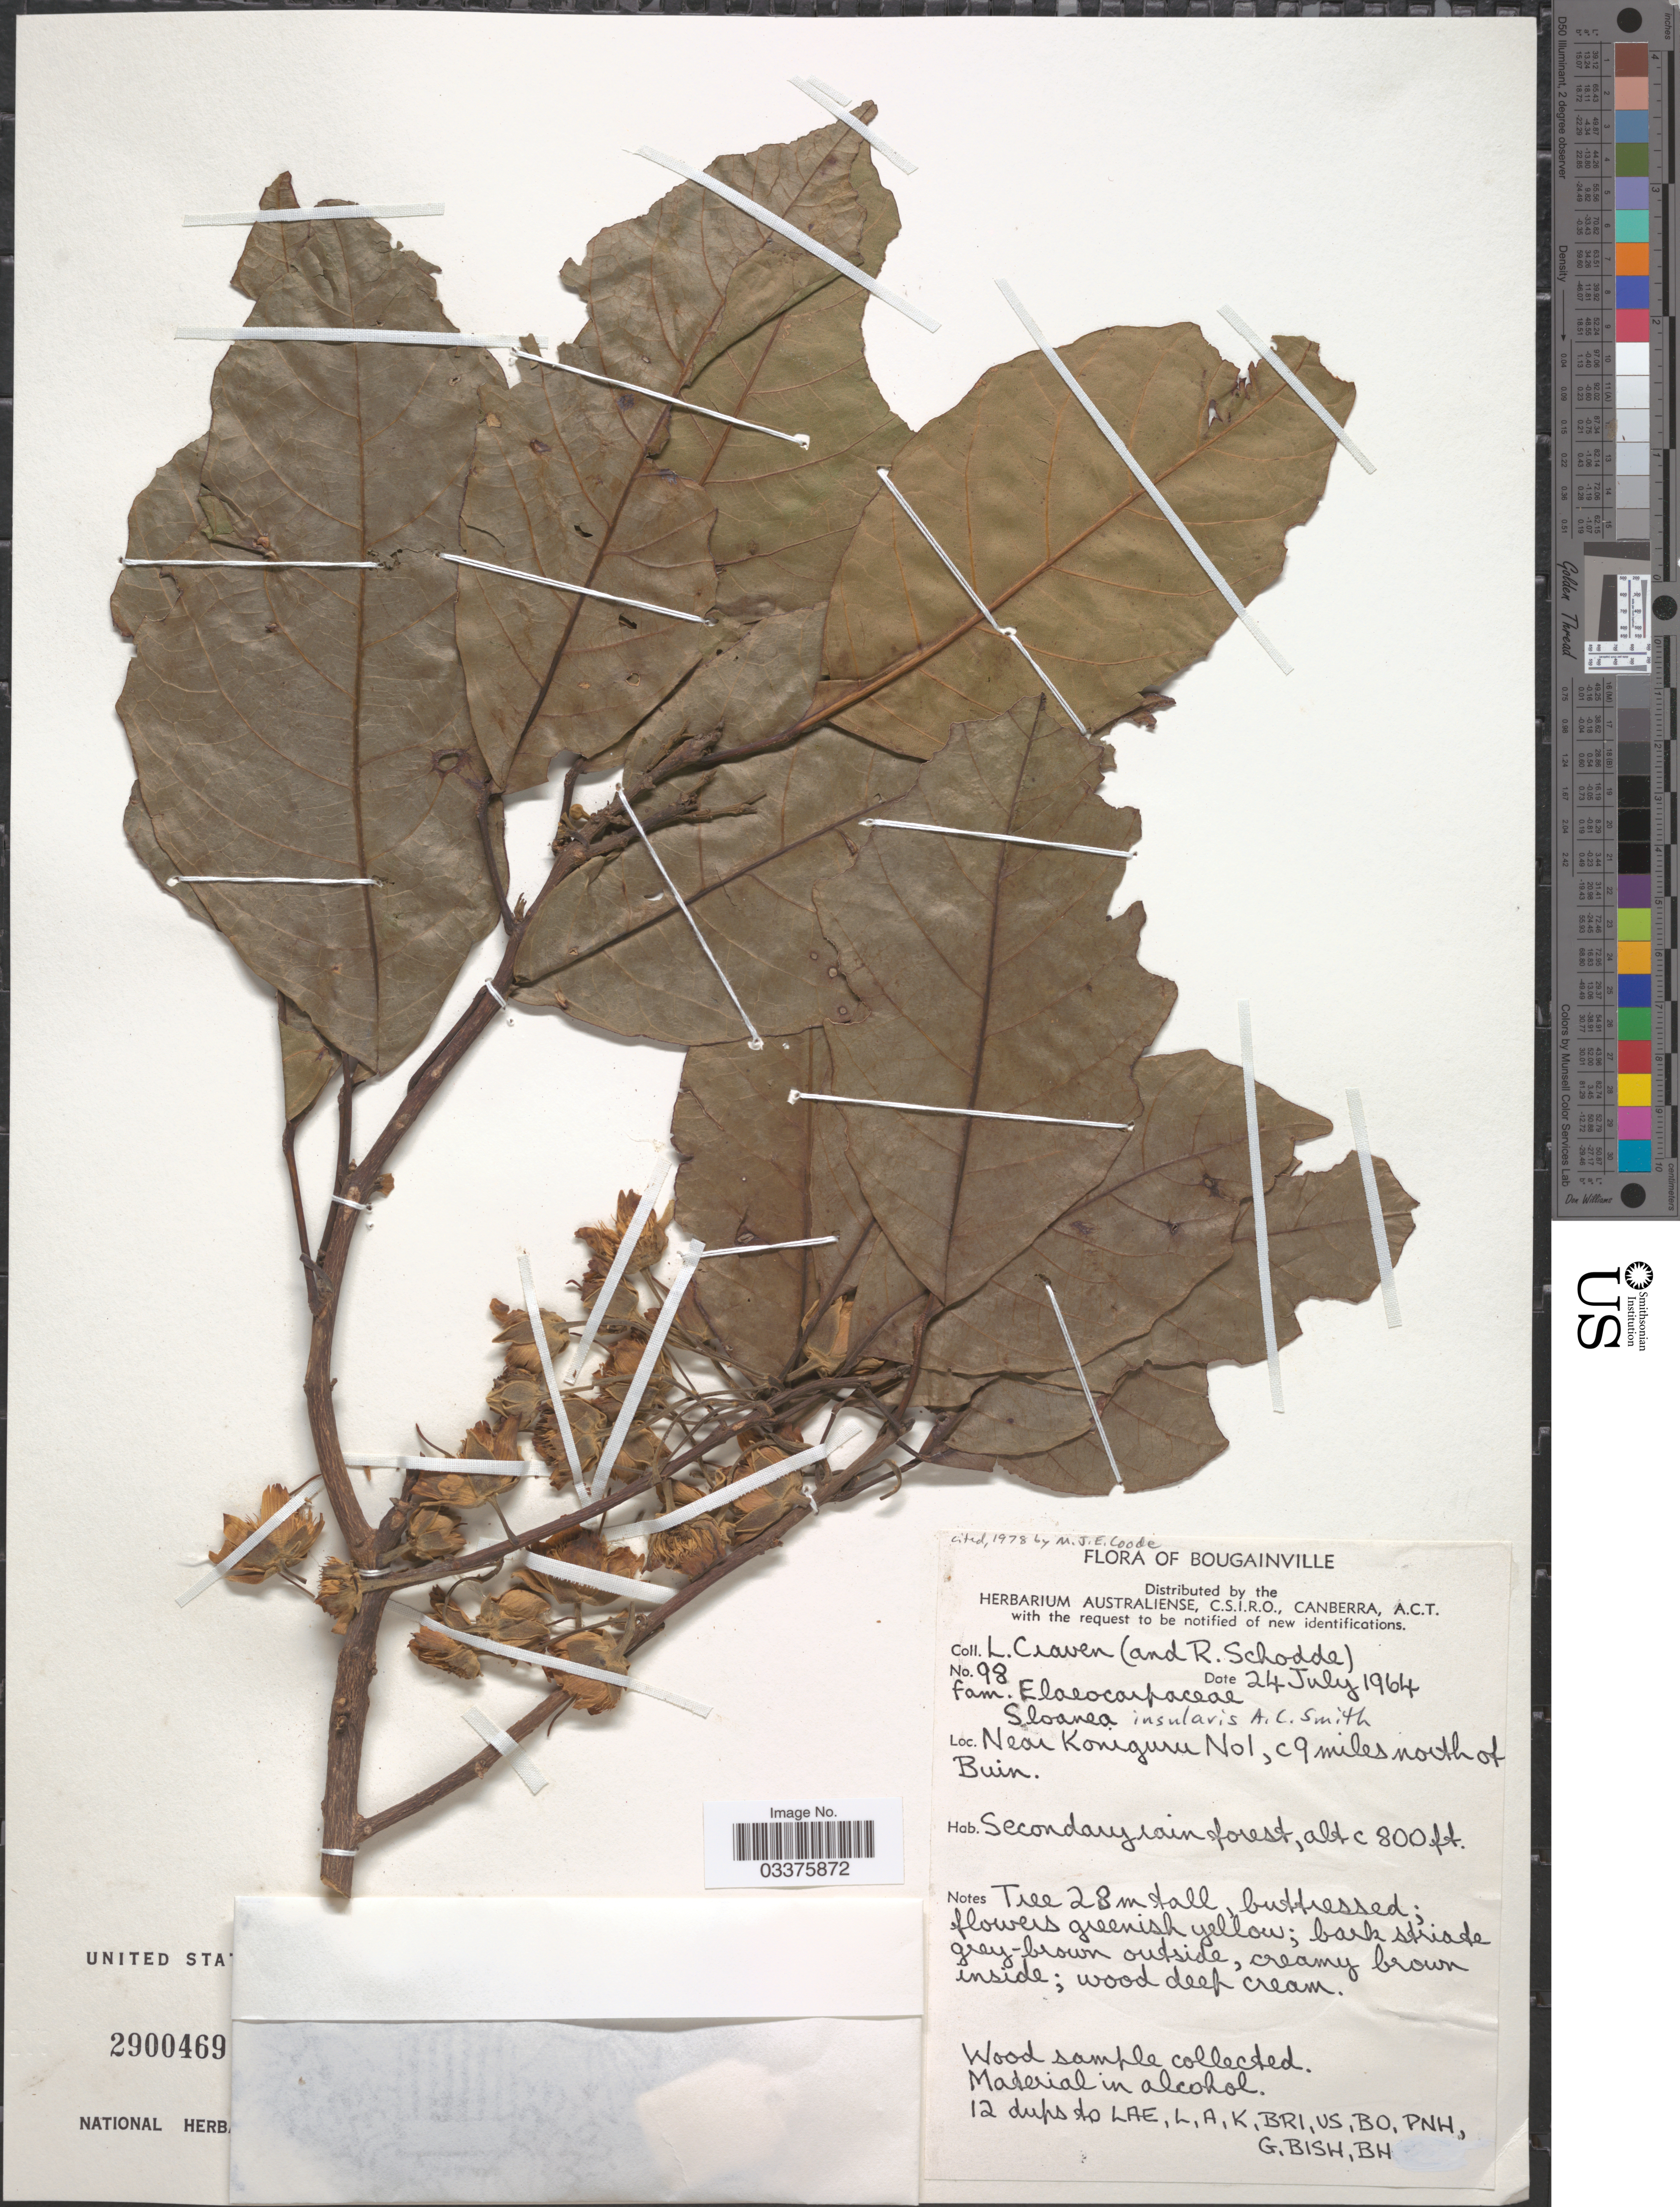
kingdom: Plantae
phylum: Tracheophyta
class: Magnoliopsida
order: Oxalidales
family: Elaeocarpaceae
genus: Sloanea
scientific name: Sloanea insularis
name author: A.C. Sm.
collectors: L. A. Craven & R. Schodde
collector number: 98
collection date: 1964-07-24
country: Papua New Guinea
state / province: Bougainville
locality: Near Koniguru No1, c 9 miles north of Buin.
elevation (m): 244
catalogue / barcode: US 2900469